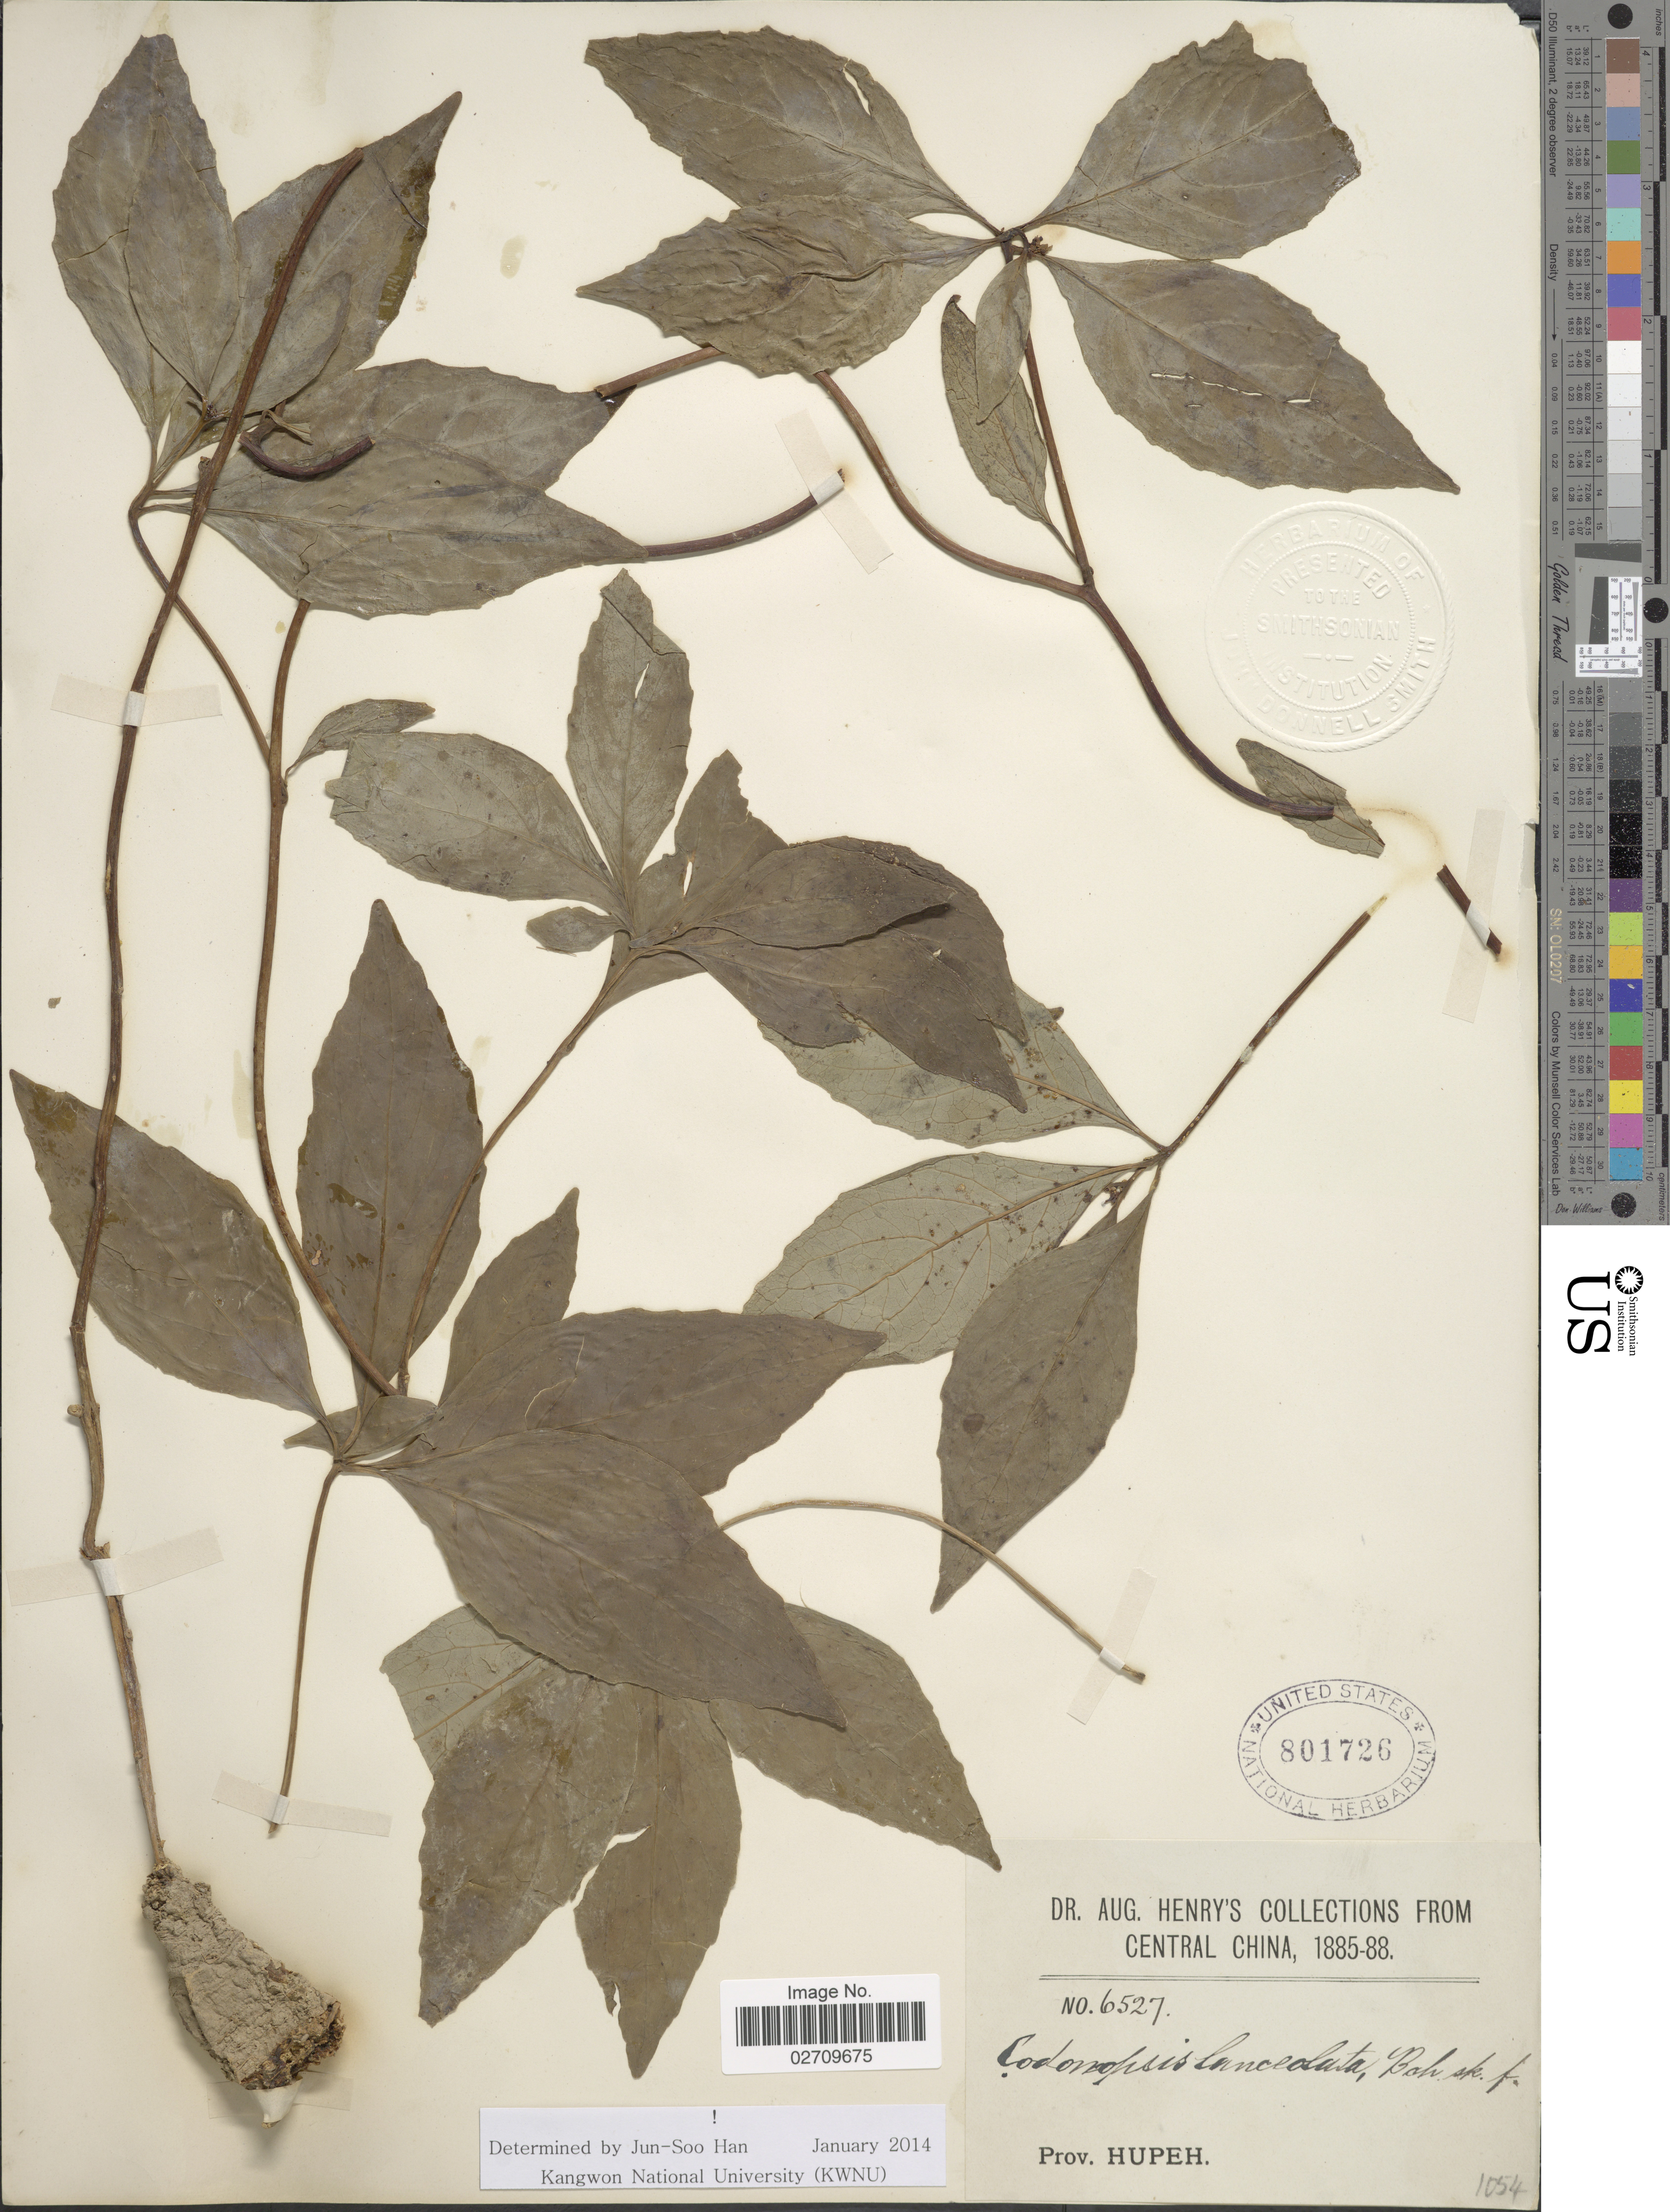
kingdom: Plantae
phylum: Tracheophyta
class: Magnoliopsida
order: Asterales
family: Campanulaceae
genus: Codonopsis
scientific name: Codonopsis lanceolata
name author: (Siebold & Zucc.) Benth. & Hook. f. ex Trautv.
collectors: A. Henry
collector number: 6527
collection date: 1885/1888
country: China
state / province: Hubei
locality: Central China, Prov. Hupeh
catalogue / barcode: US 801726